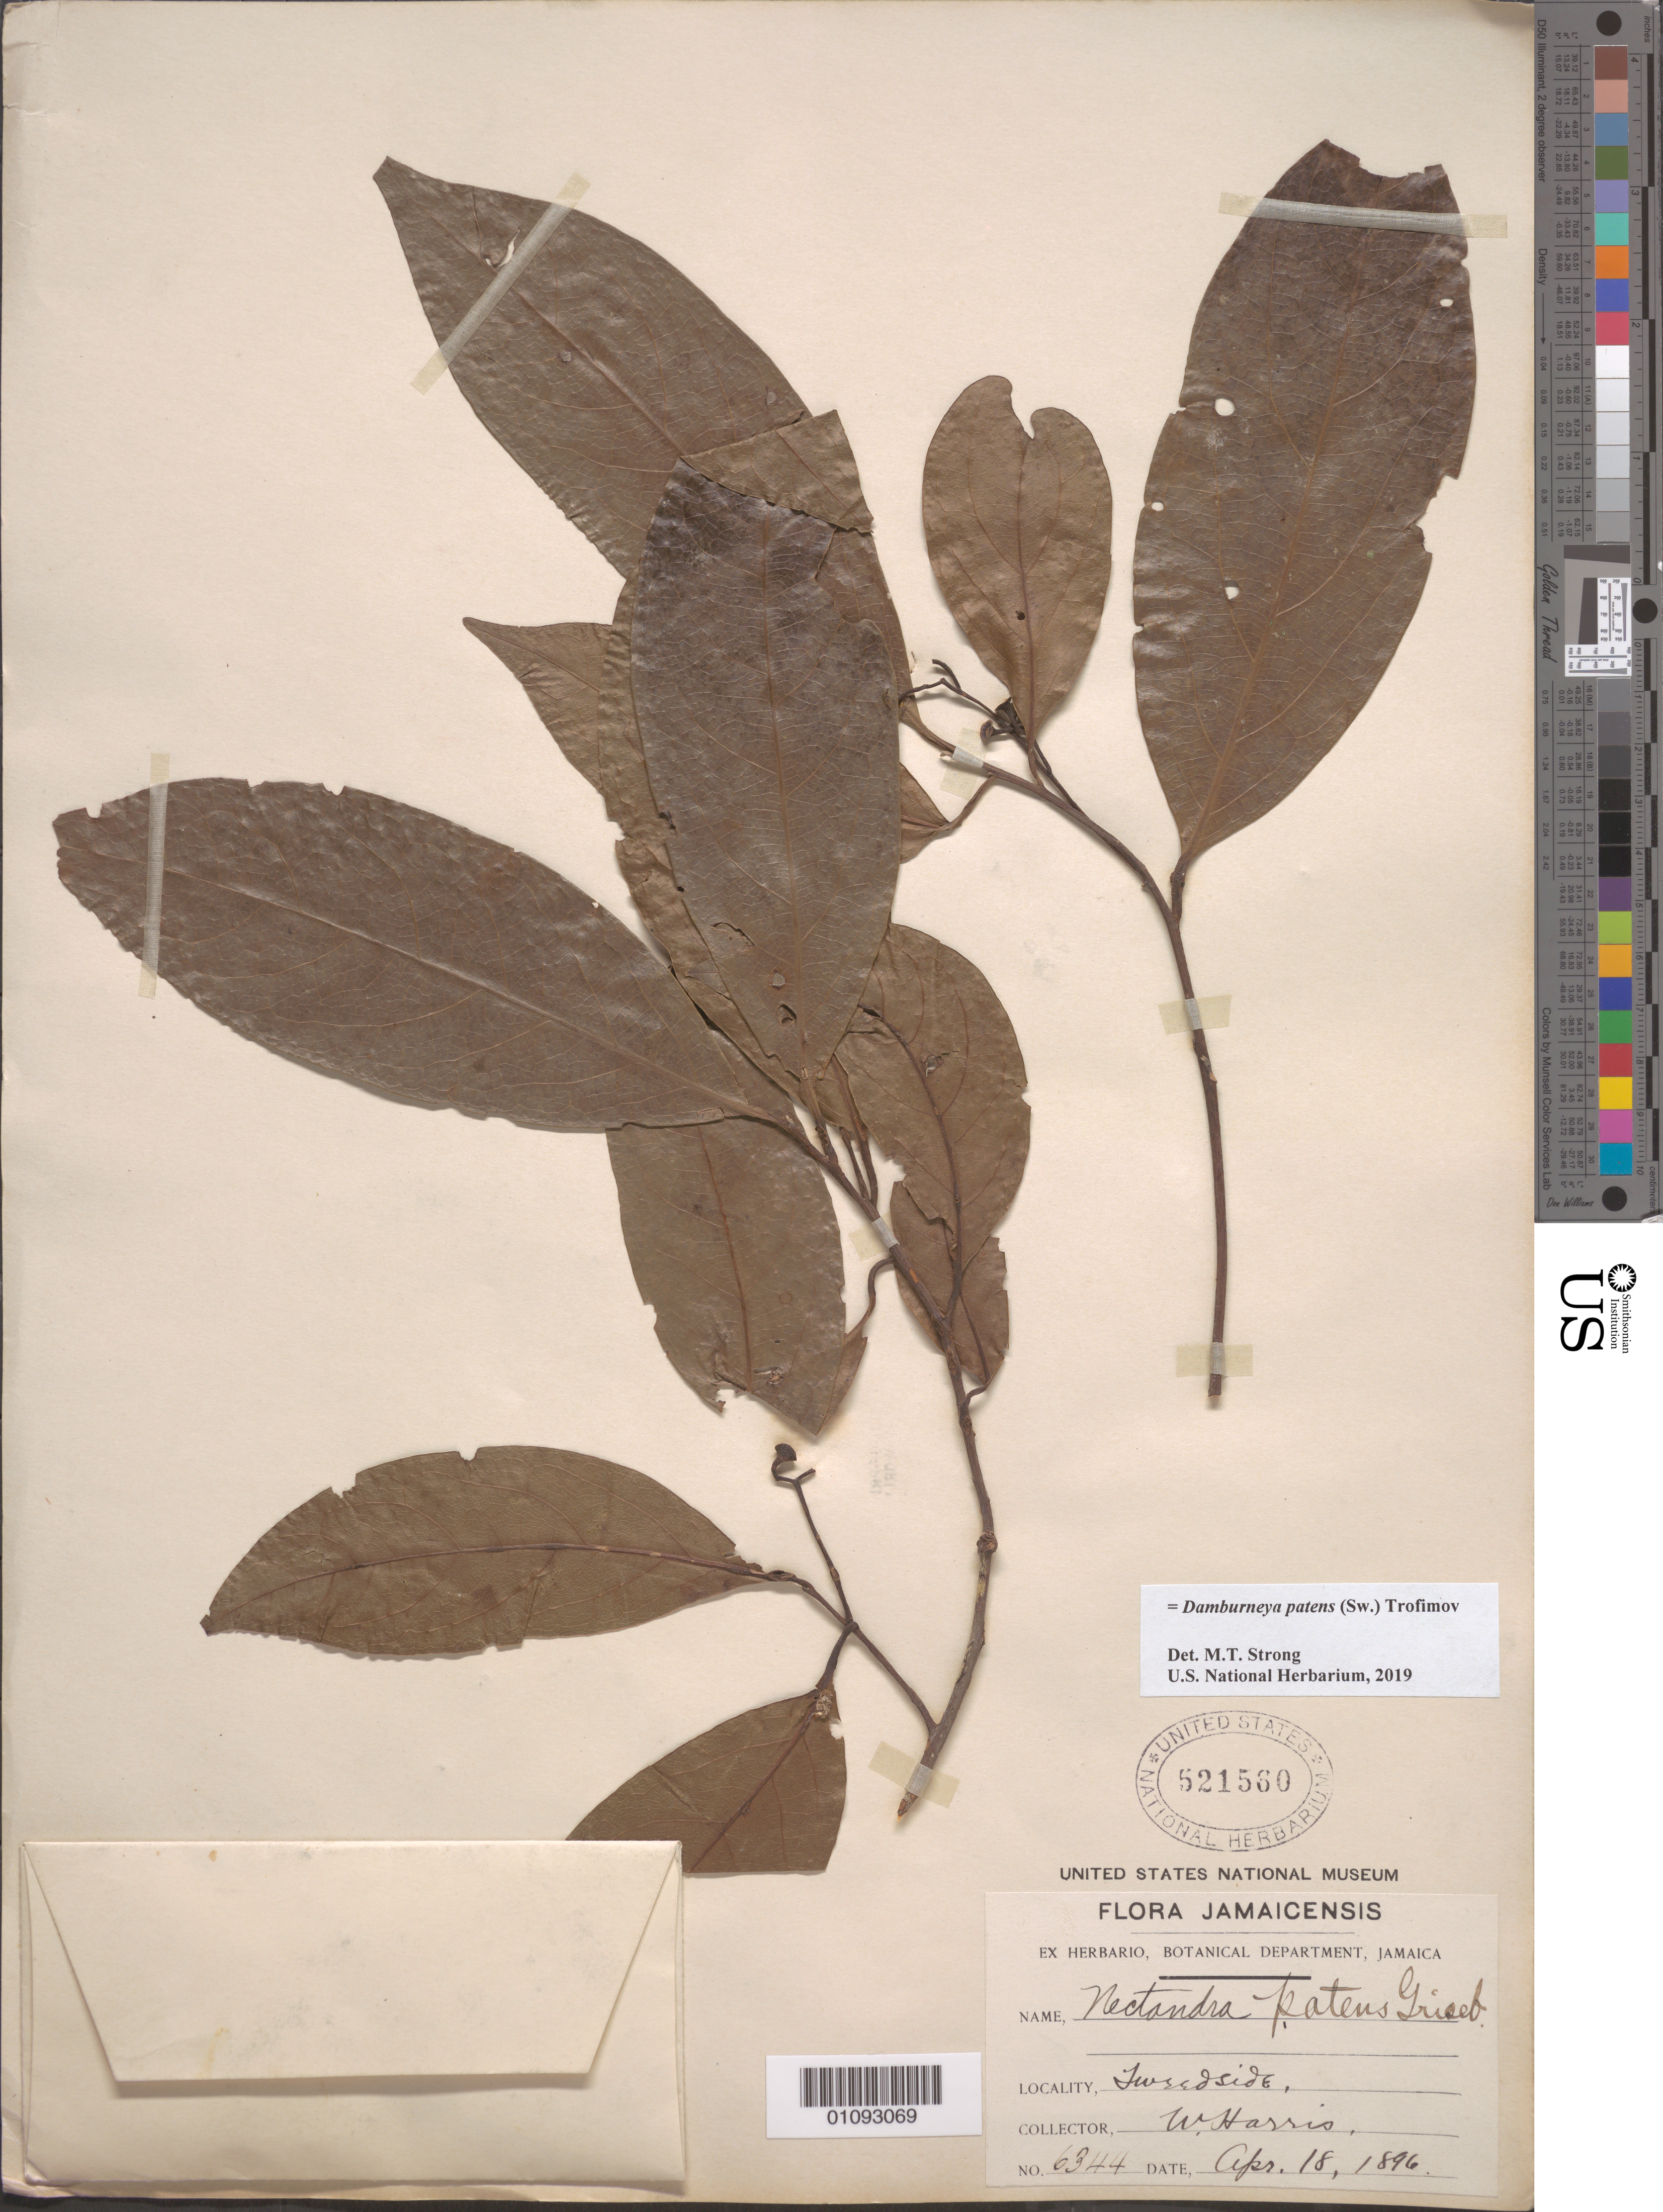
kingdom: Plantae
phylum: Tracheophyta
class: Magnoliopsida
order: Laurales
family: Lauraceae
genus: Damburneya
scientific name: Damburneya patens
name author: (Sw.) Trofimov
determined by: Strong, M. T., (US), Smithsonian Institution - National Museum of Natural History (UNITED STATES)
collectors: W. Harris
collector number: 6344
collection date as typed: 18 Apr 1896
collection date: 1896-04-18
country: Jamaica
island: Jamaica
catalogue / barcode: US 521560